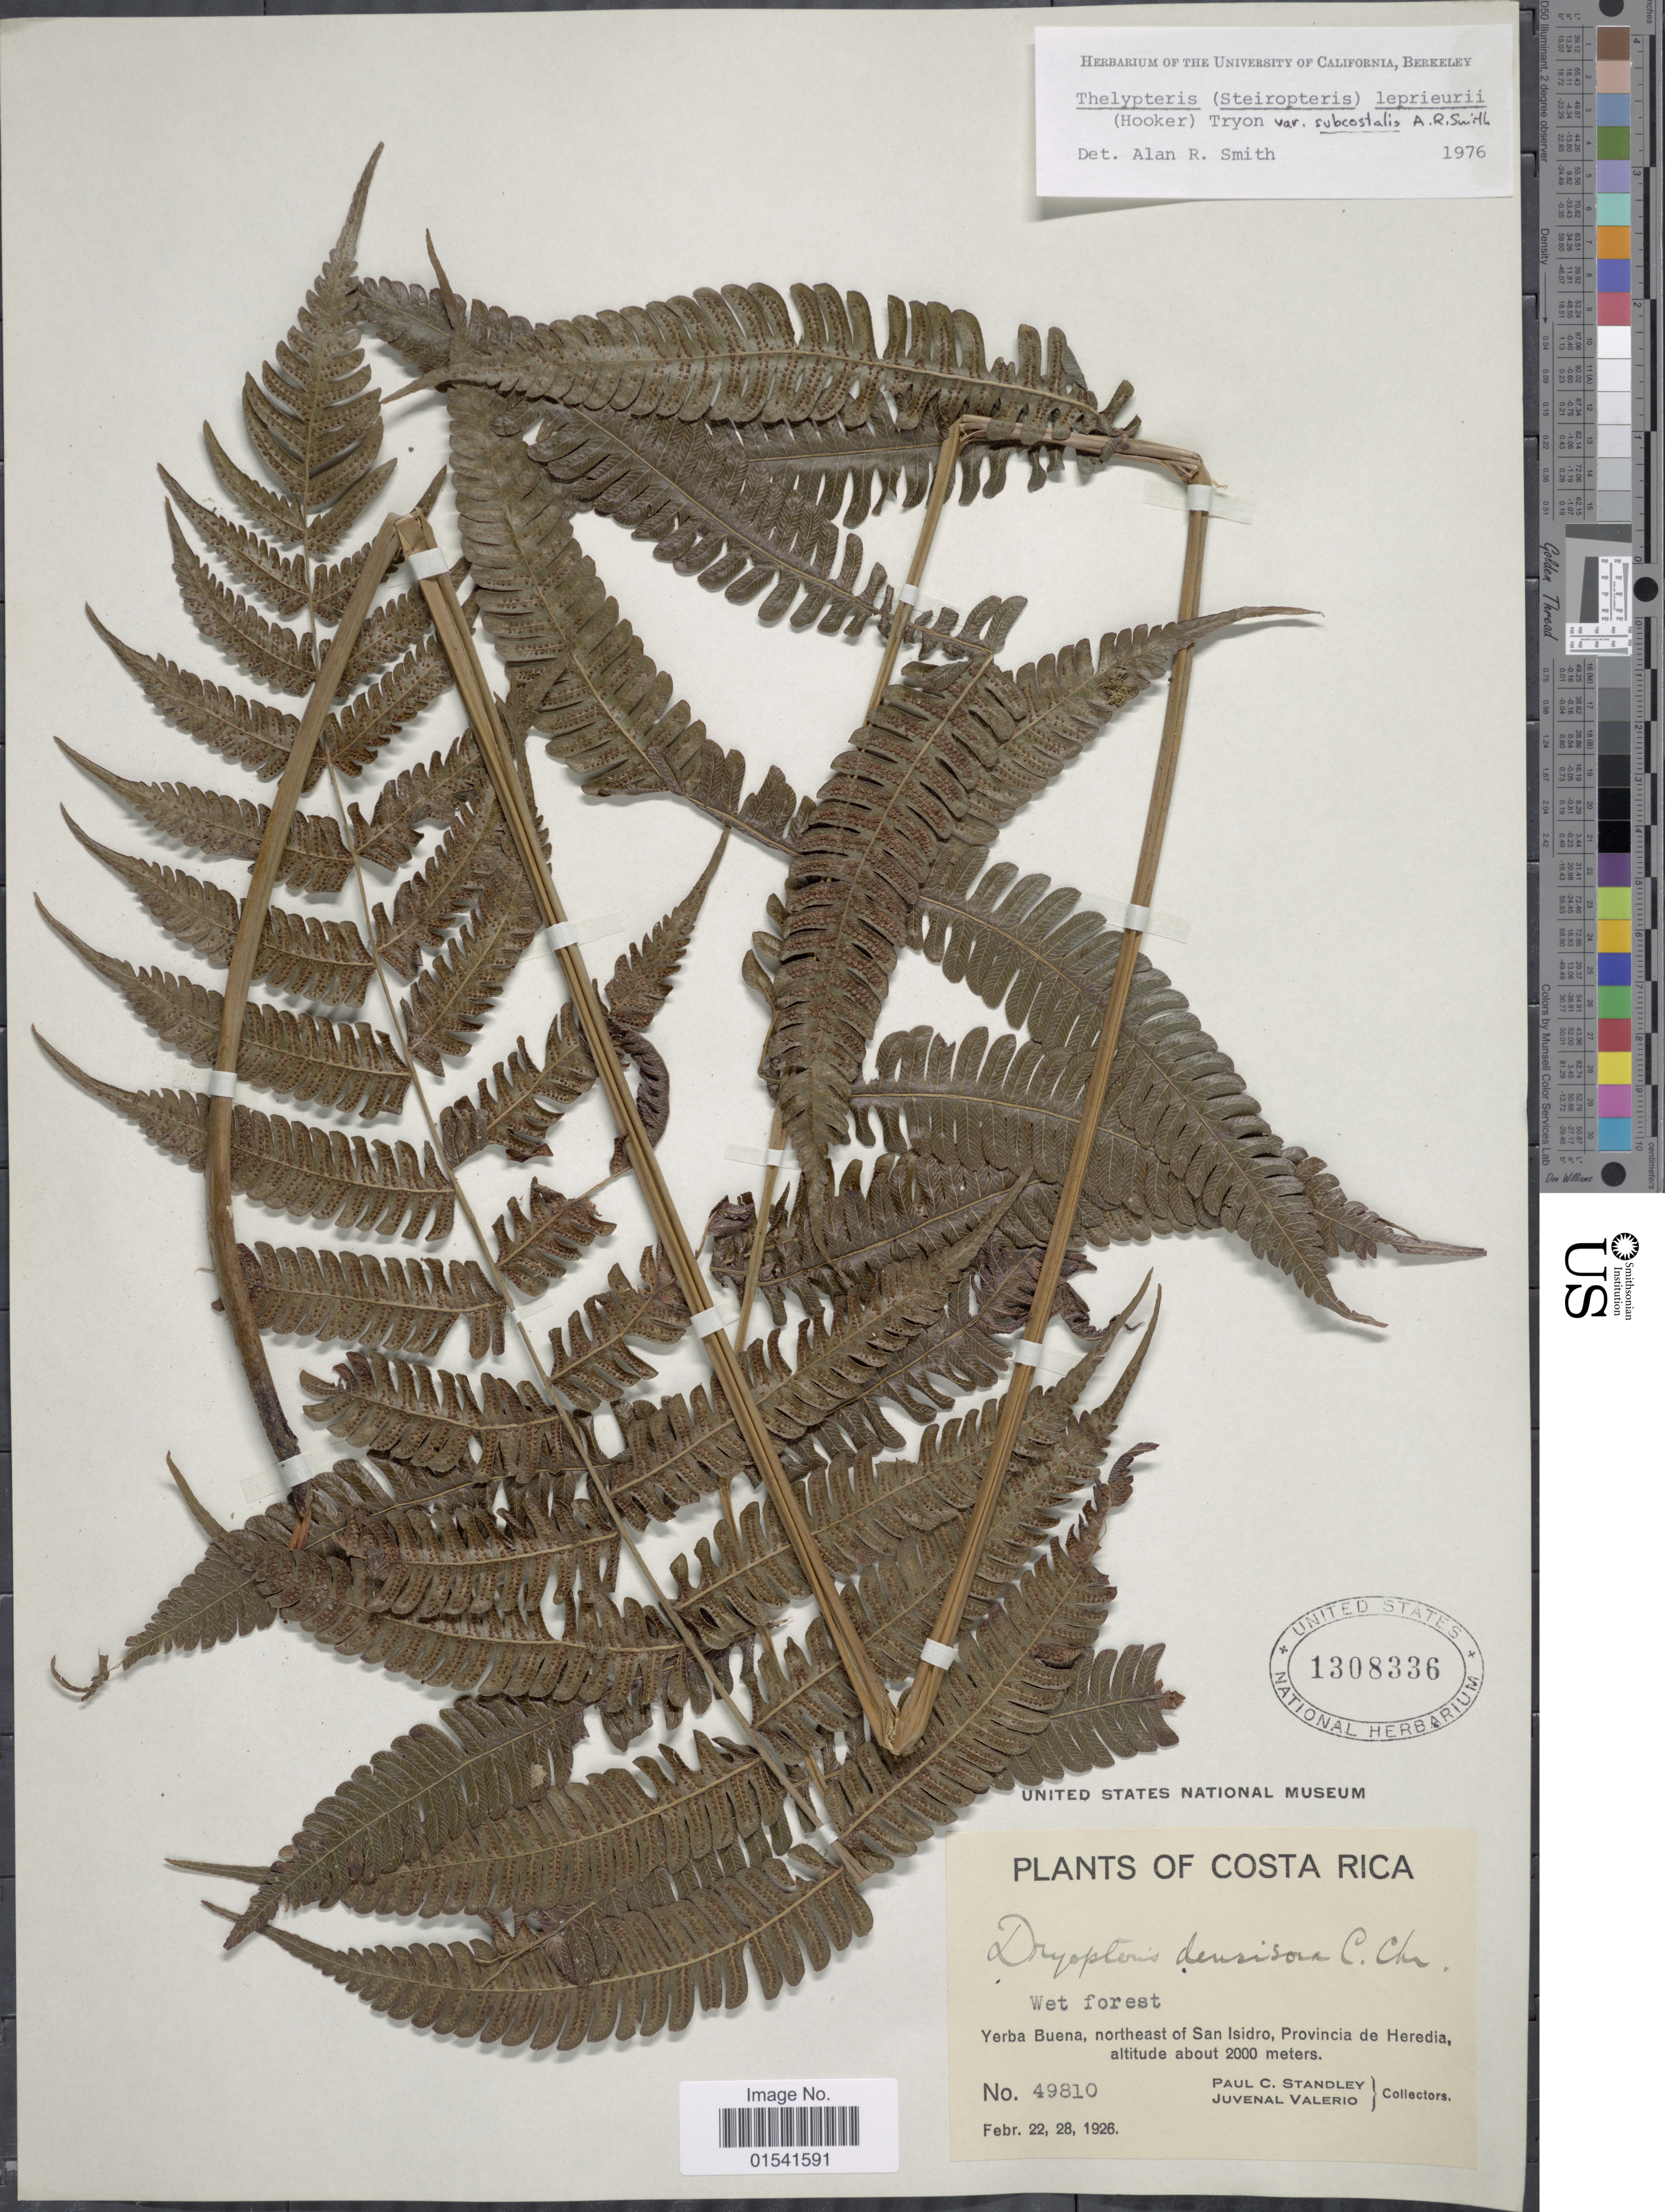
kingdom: Plantae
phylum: Tracheophyta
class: Polypodiopsida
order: Polypodiales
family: Thelypteridaceae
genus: Steiropteris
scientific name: Steiropteris leprieurii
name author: (Hook. f.) Pic. Serm.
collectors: P. C. Standley & J. Valerio R.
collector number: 49810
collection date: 1926-02-22/1926-02-28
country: Costa Rica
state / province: Heredia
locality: Yerba Buena, northeast of San Isidro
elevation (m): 2000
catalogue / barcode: US 1308336